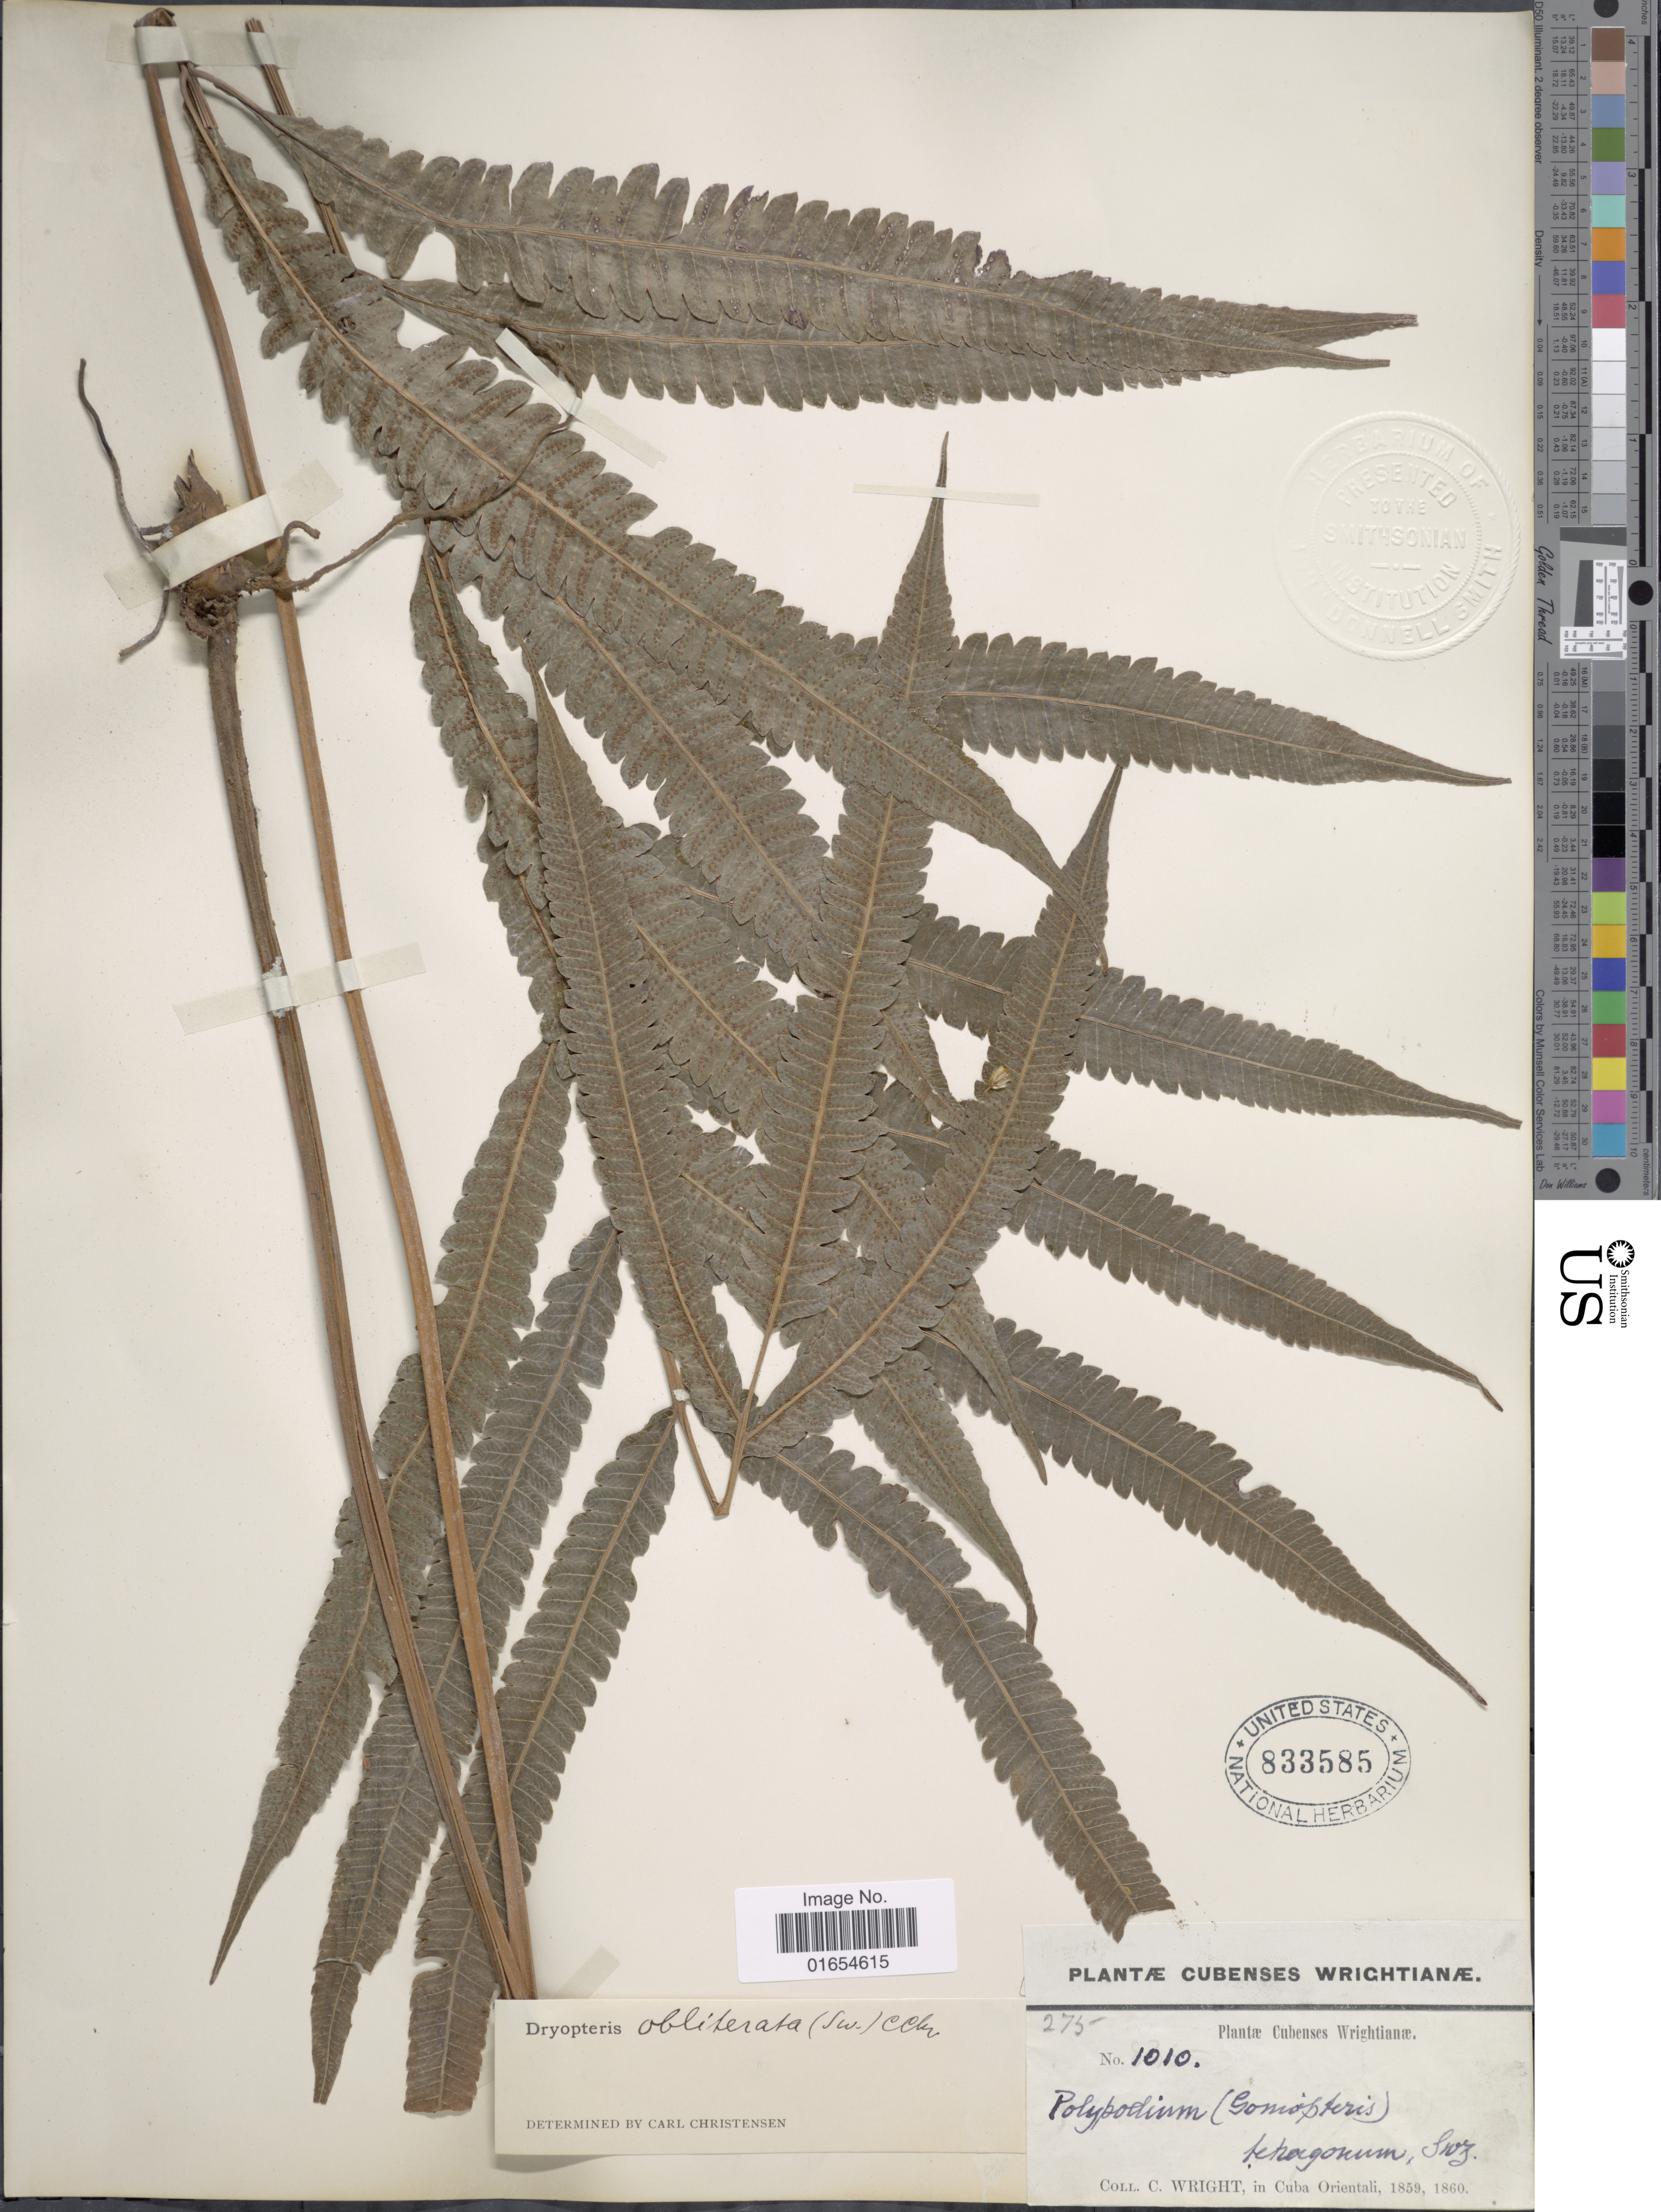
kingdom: Plantae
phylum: Tracheophyta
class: Polypodiopsida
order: Polypodiales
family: Thelypteridaceae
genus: Goniopteris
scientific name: Goniopteris obliterata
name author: (Sw.) C. Presl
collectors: C. Wright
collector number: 1010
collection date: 1859/1860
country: Cuba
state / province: Oriente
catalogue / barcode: US 833585